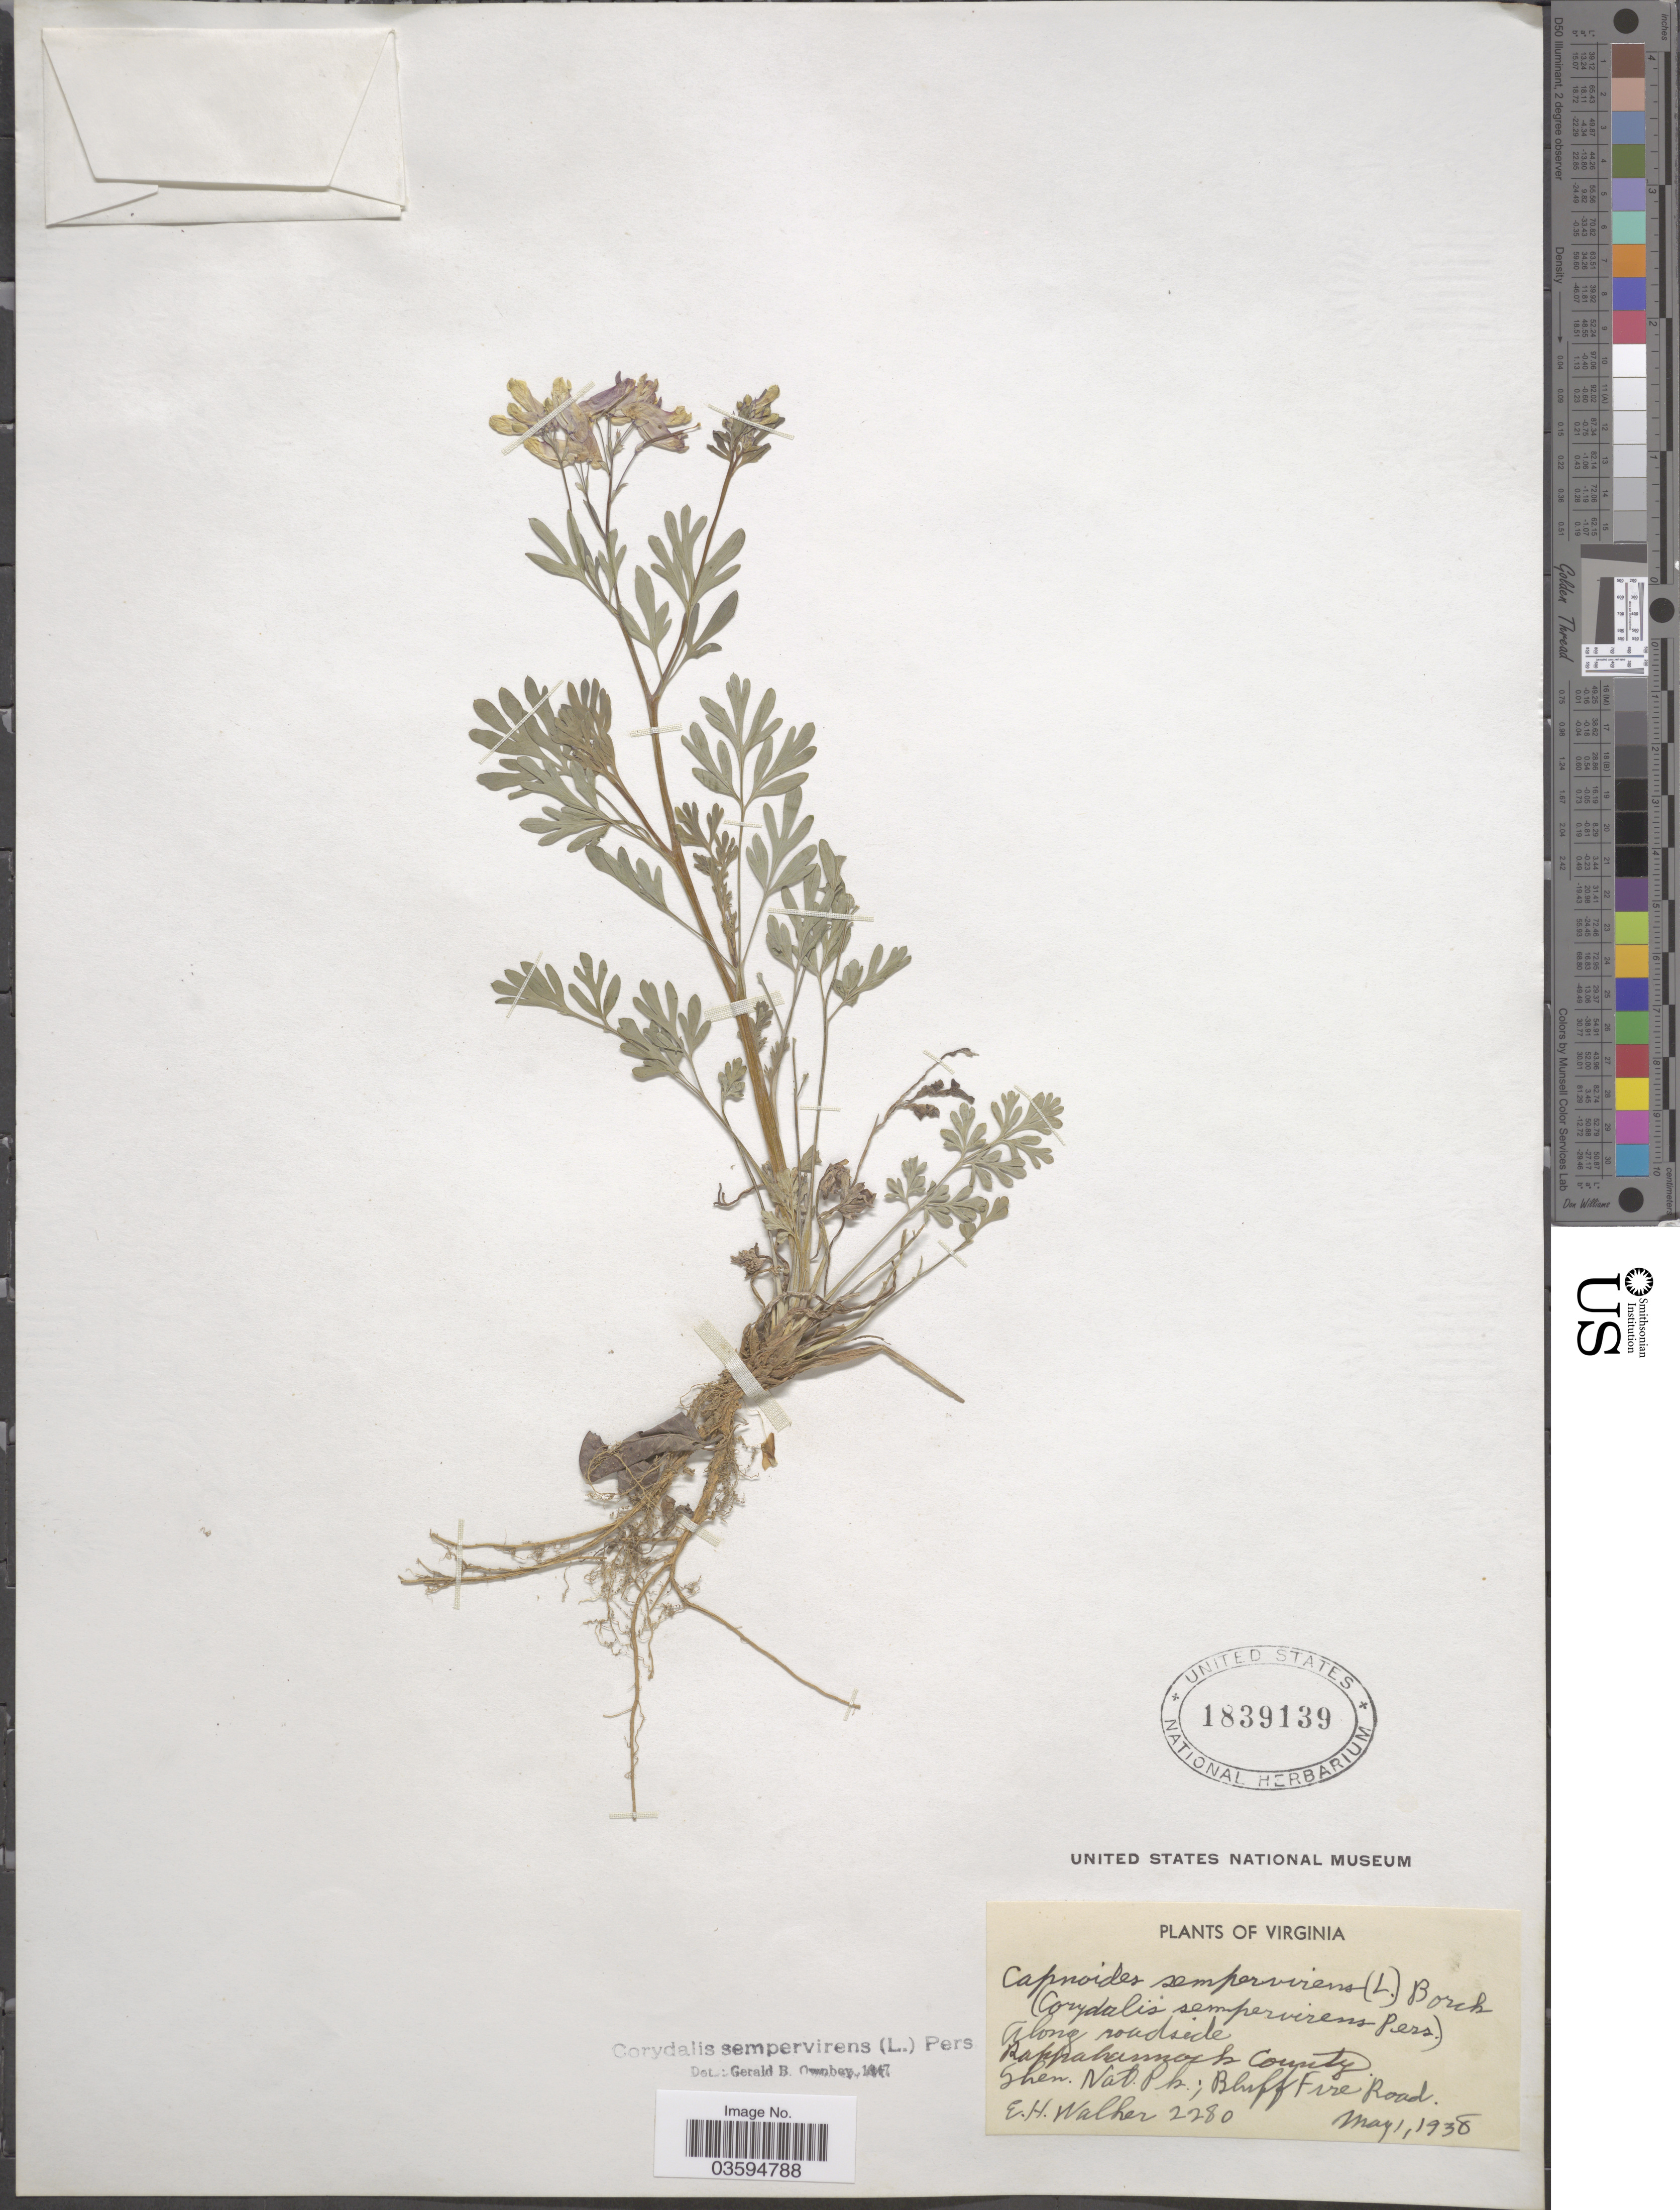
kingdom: Plantae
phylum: Tracheophyta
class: Magnoliopsida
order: Ranunculales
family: Papaveraceae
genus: Capnoides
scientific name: Capnoides sempervirens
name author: (L.) Borkh.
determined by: Strong, M. T., (US), Smithsonian Institution - National Museum of Natural History (UNITED STATES)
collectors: E. H. Walker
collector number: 2280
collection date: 1938-05-01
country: United States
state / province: Virginia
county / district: Rappahannock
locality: Shen. Nat. Pk.; Bluff Fire Road.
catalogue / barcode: US 1839139